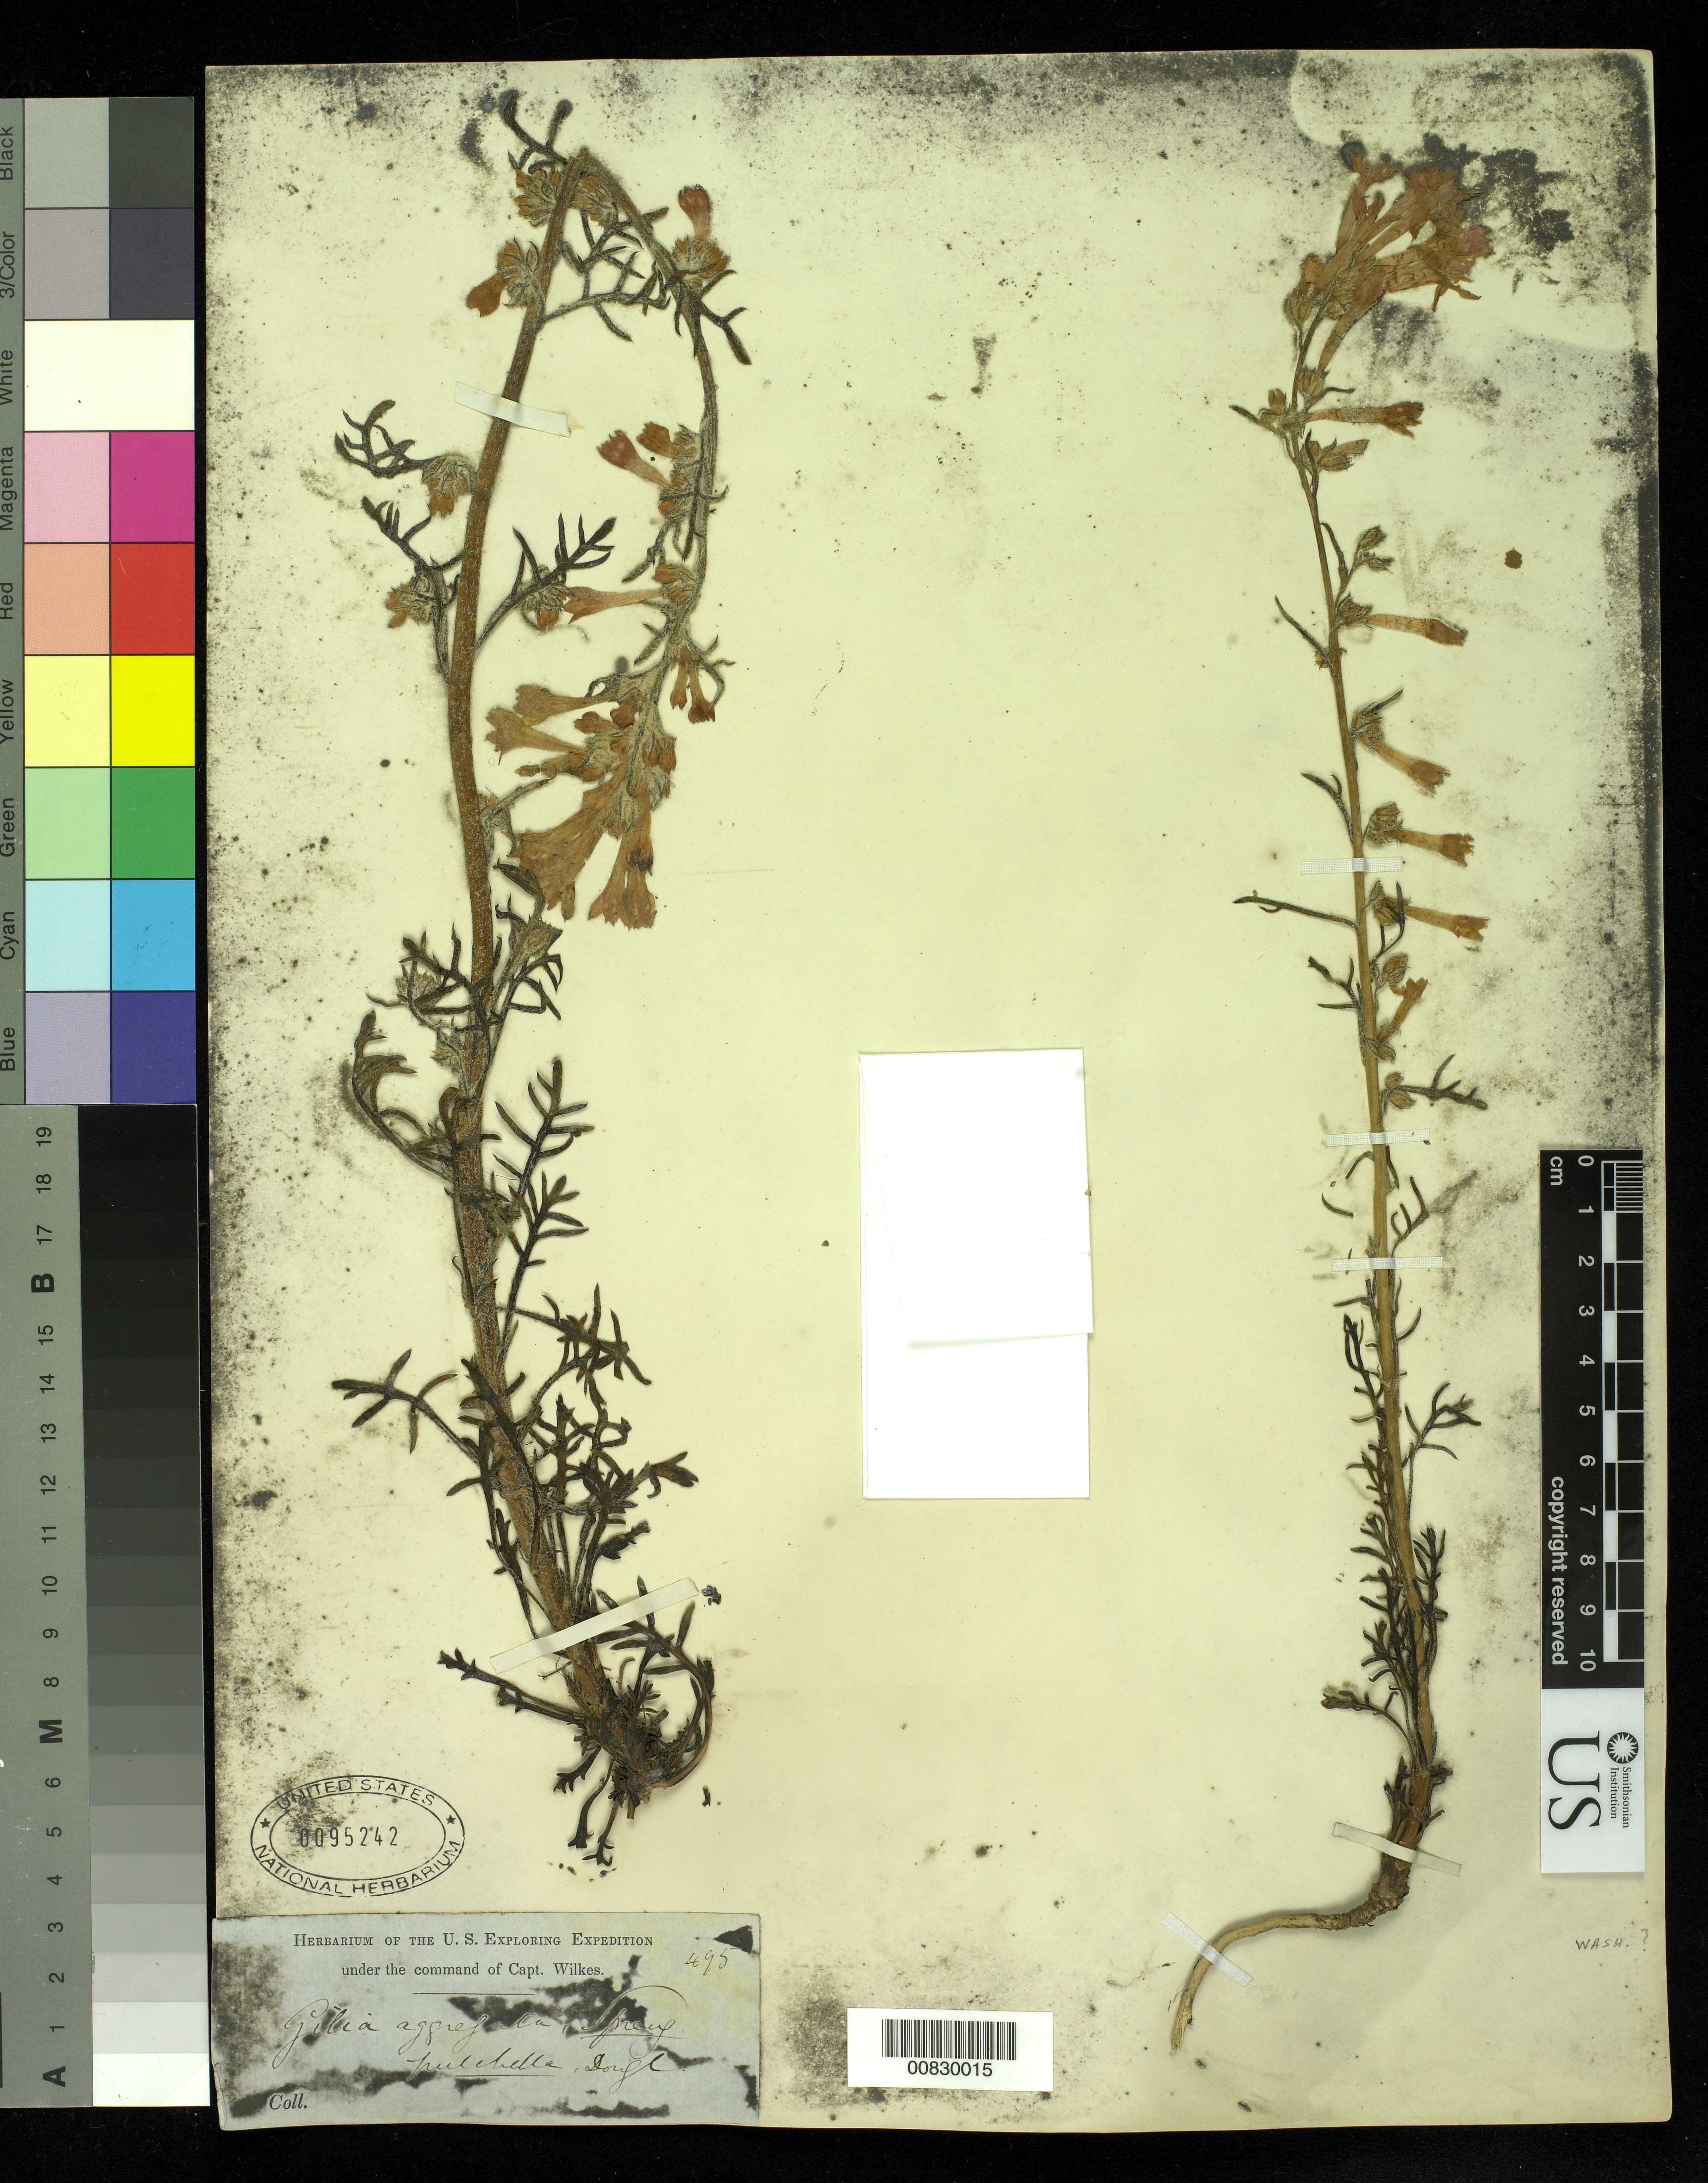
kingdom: Plantae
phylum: Tracheophyta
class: Magnoliopsida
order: Ericales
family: Polemoniaceae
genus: Ipomopsis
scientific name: Ipomopsis aggregata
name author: (Pursh) V.E. Grant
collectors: Wilkes Explor. Exped.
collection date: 1838/1842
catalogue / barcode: US 95242